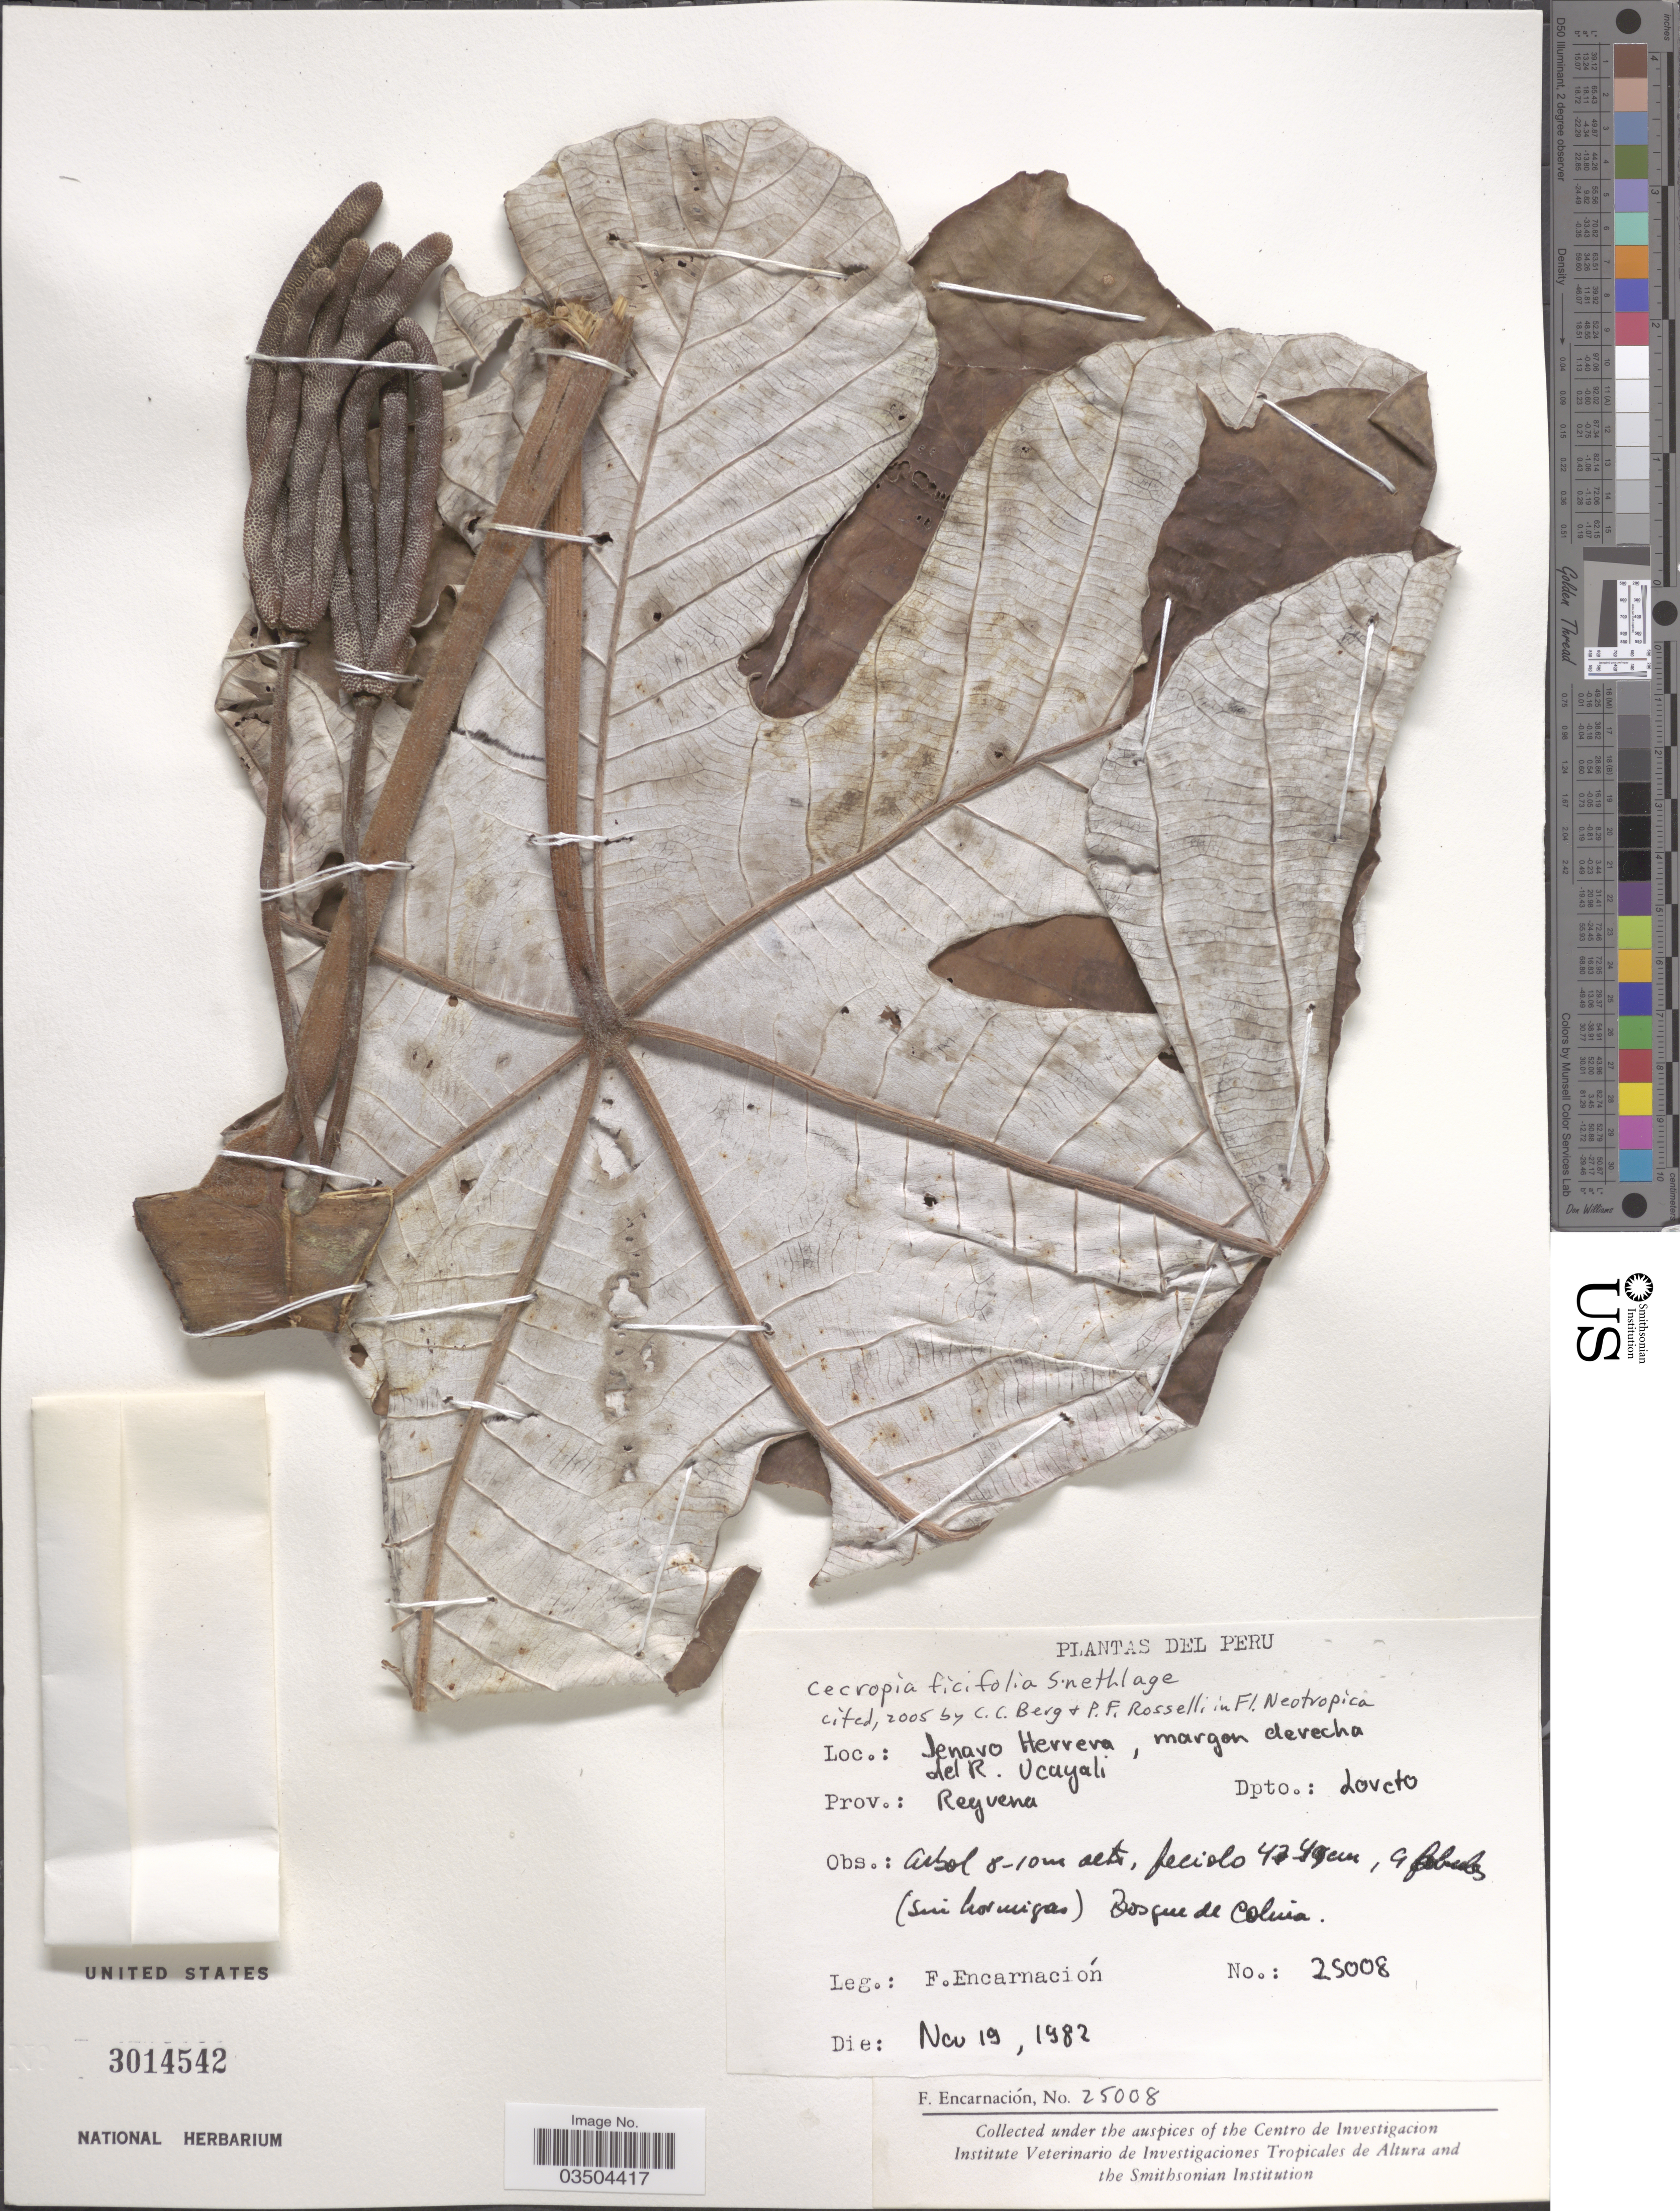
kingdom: Plantae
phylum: Tracheophyta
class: Magnoliopsida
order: Rosales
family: Urticaceae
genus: Cecropia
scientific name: Cecropia ficifolia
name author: Snethlage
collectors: F. Encarnación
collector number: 25008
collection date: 1982-11-19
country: Peru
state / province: Loreto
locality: Jenaro Herrera, margen derecha del R. Ucayali. Prov.: Reguena, Dpto.: Loreto.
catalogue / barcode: US 3014542